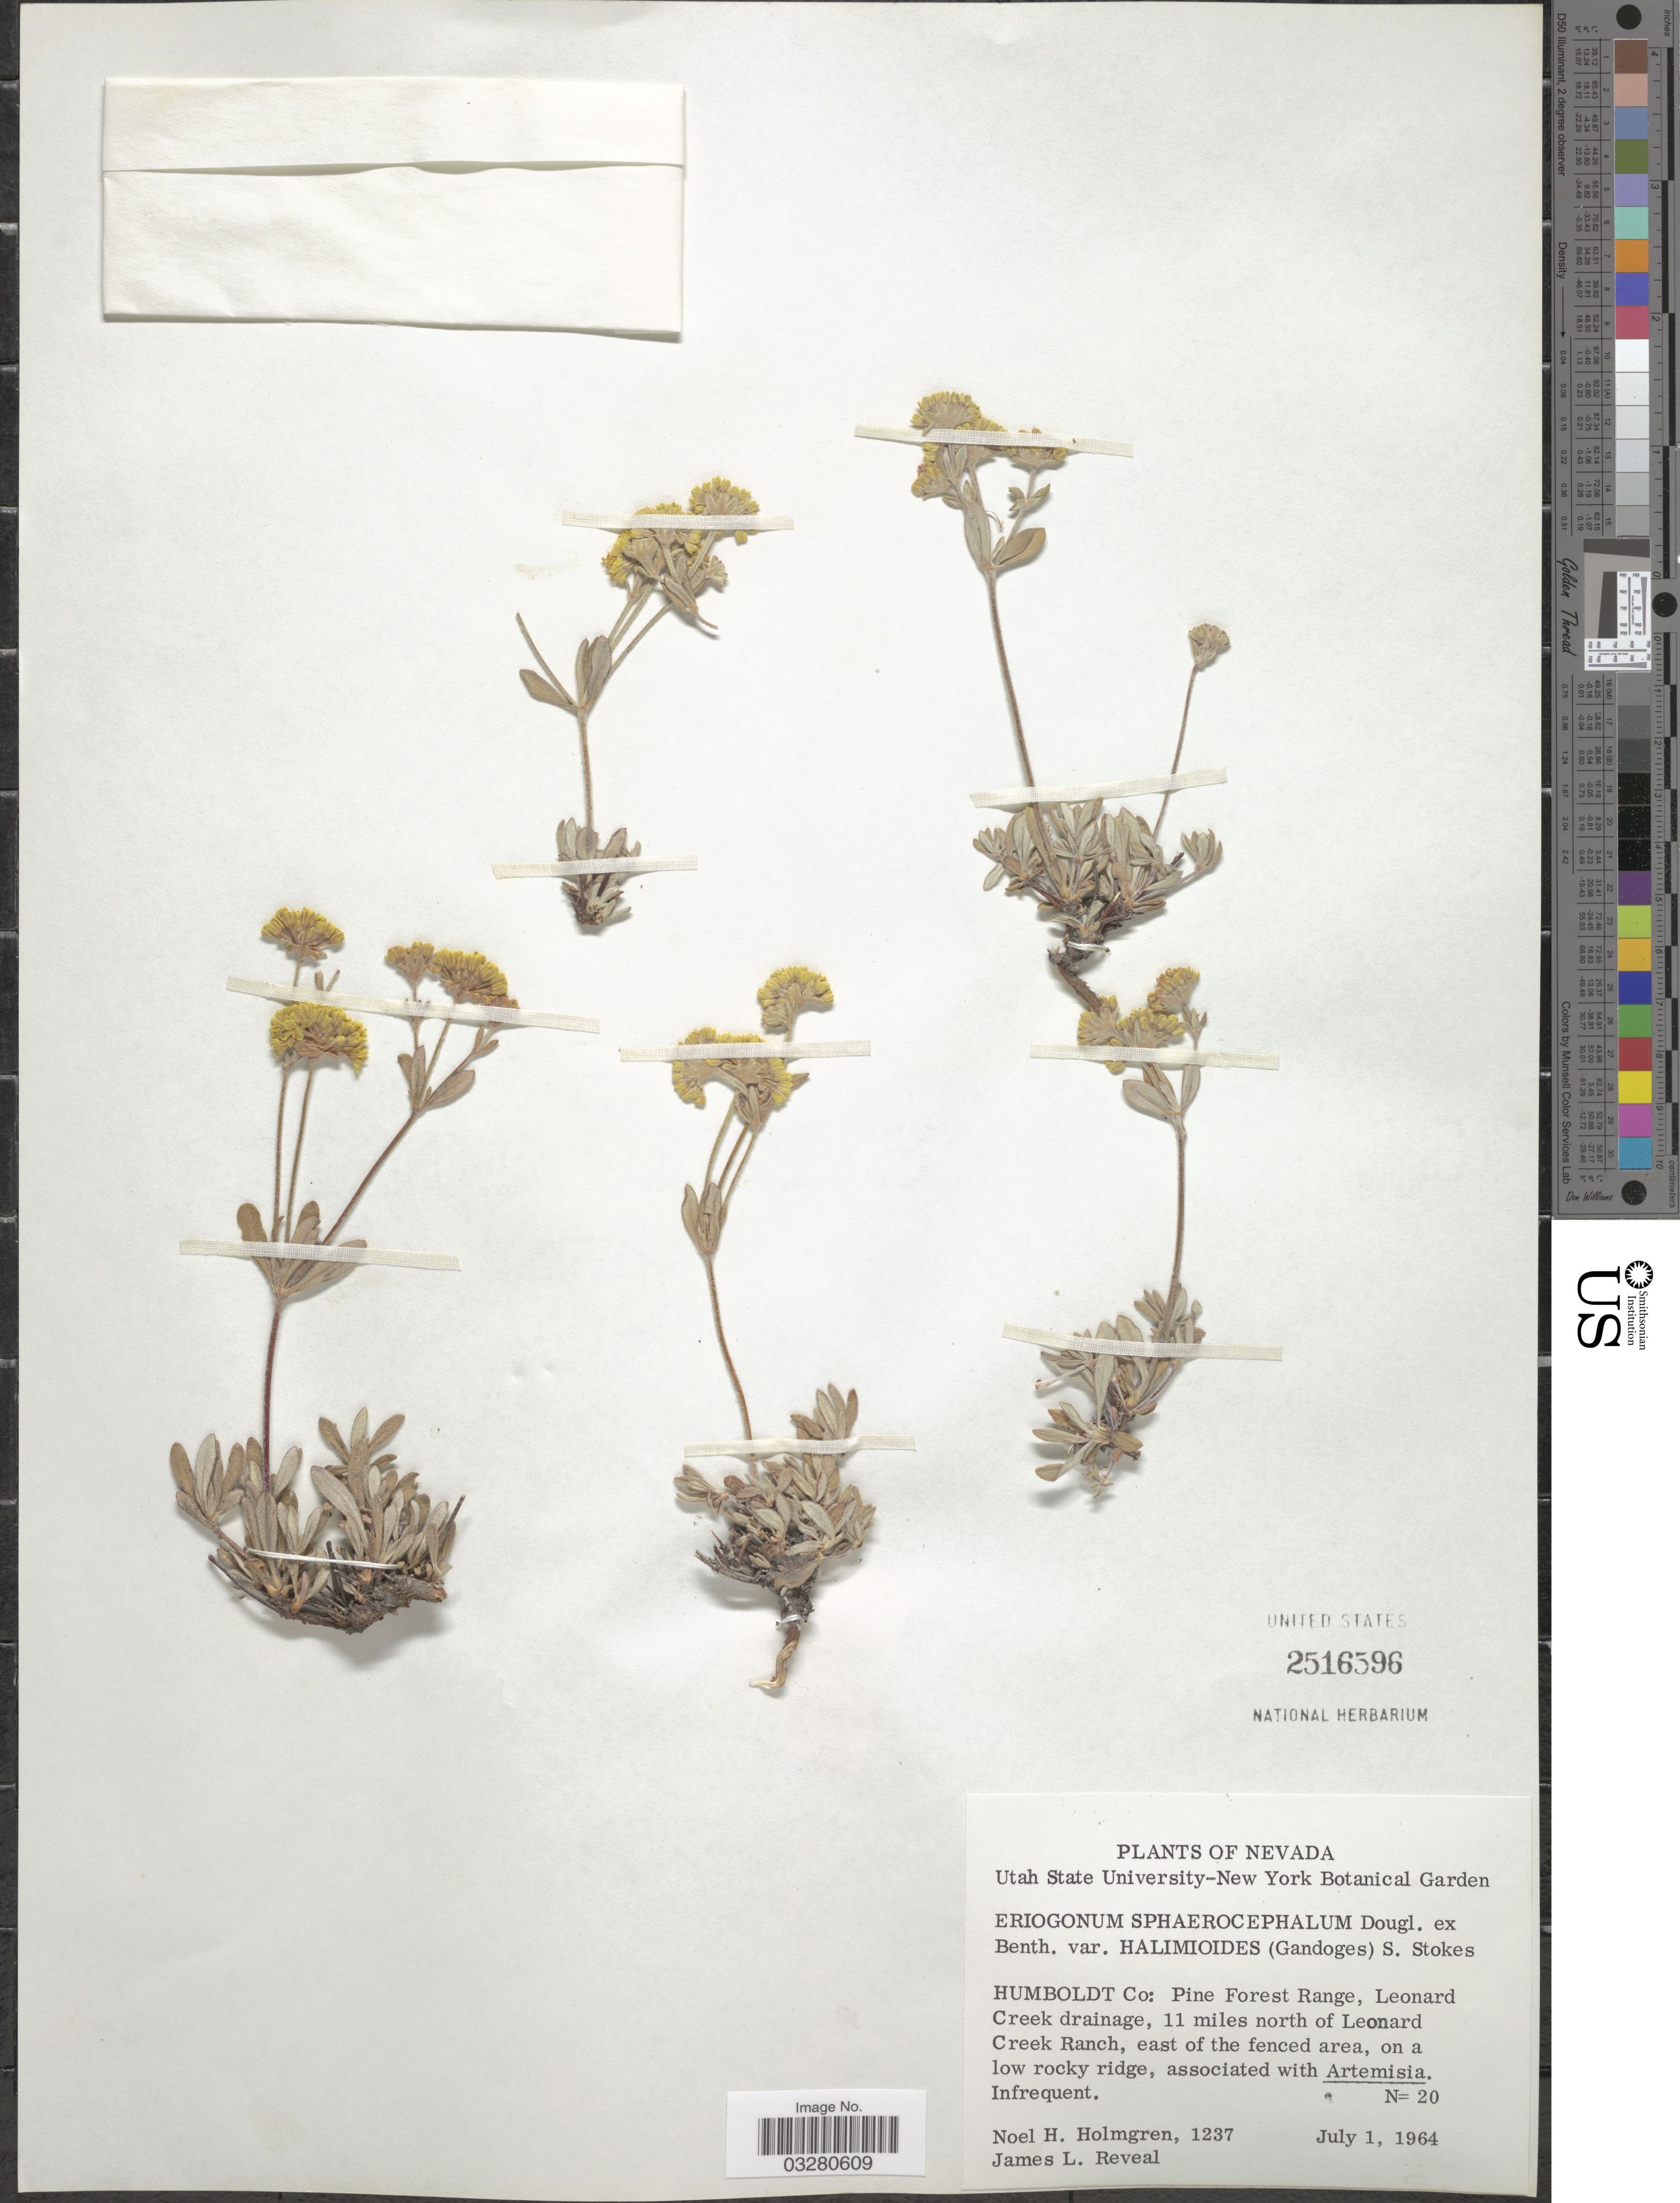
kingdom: Plantae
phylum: Tracheophyta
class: Magnoliopsida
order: Caryophyllales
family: Polygonaceae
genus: Eriogonum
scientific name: Eriogonum sphaerocephalum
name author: Benth. & Douglas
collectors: N. H. Holmgren & J. L. Reveal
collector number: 1237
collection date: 1964-07-01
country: United States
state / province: Nevada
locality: Humboldt Co: Pine Forest Range, Leonard Creek drainage, 11 miles north of Leonard Creek Ranch, east of the fenced area, on a low rocky ridge.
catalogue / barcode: US 2516596